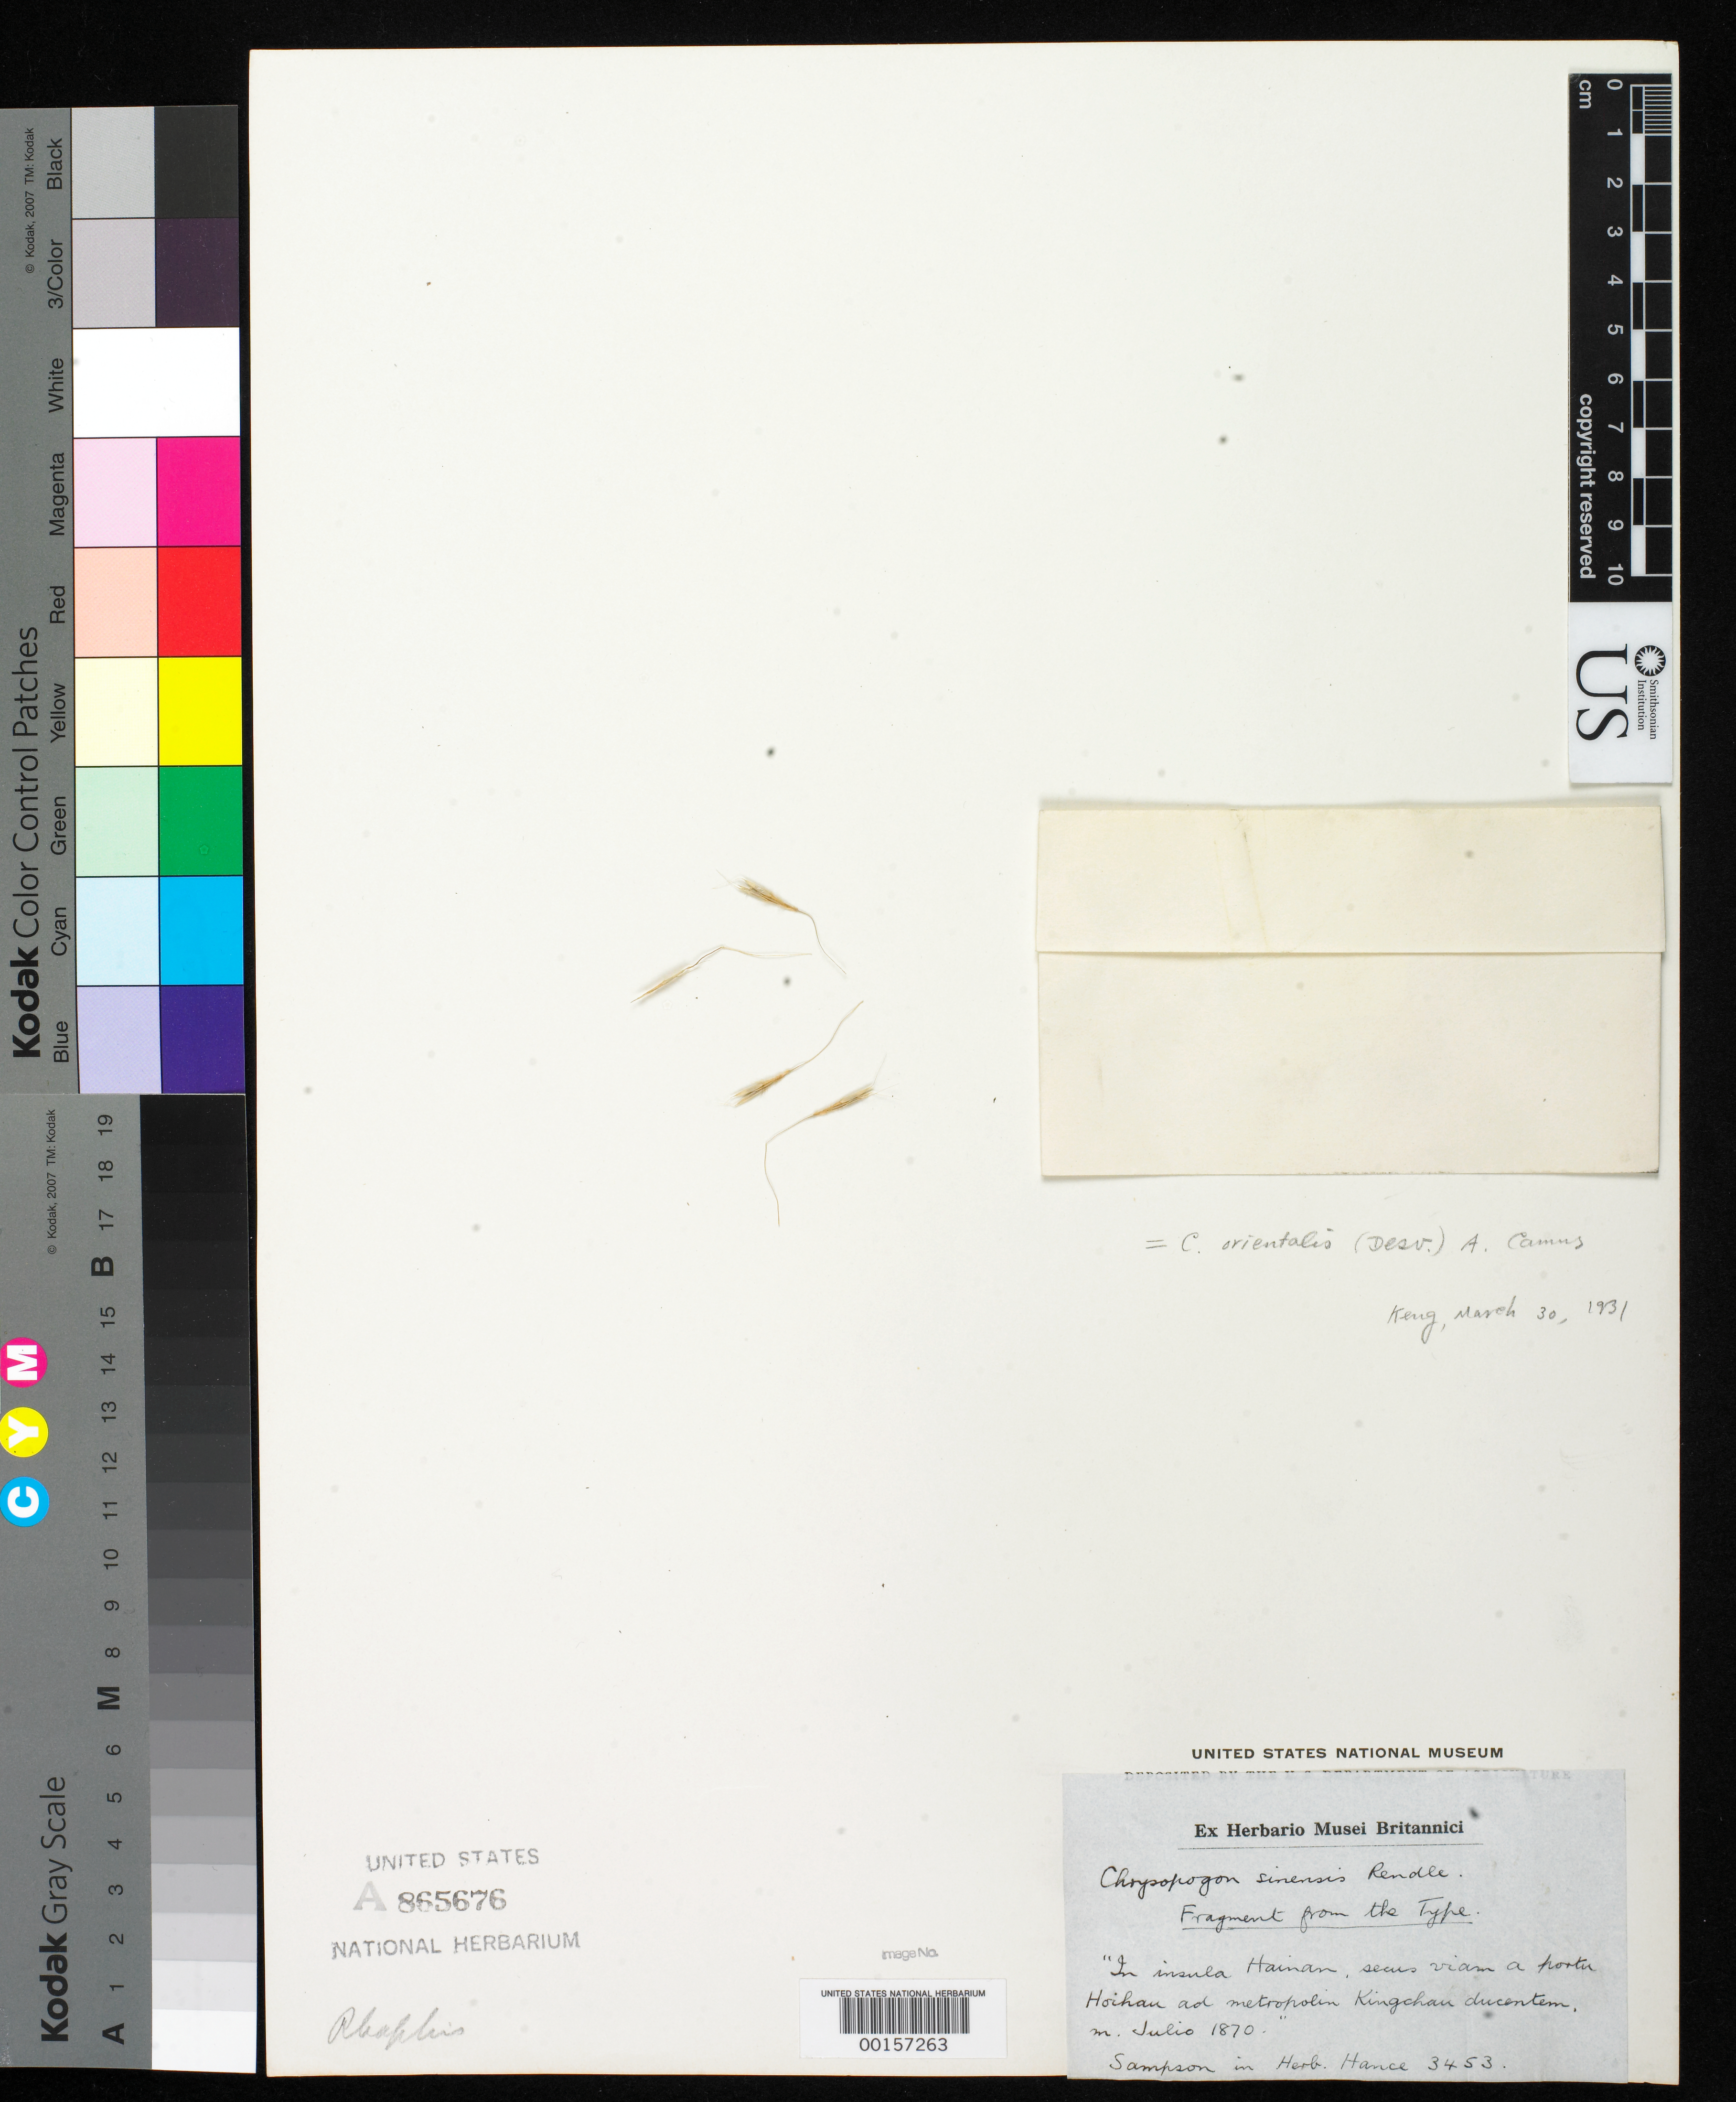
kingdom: Plantae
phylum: Tracheophyta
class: Liliopsida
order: Poales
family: Poaceae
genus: Chrysopogon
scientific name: Chrysopogon sinensis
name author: Rendle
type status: Isolectotype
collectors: A. Sampson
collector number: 3453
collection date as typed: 1870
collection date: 1870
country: China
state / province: Hainan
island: Hainan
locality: Road leading from Hoihau to Kingchau.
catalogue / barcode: US 865676A